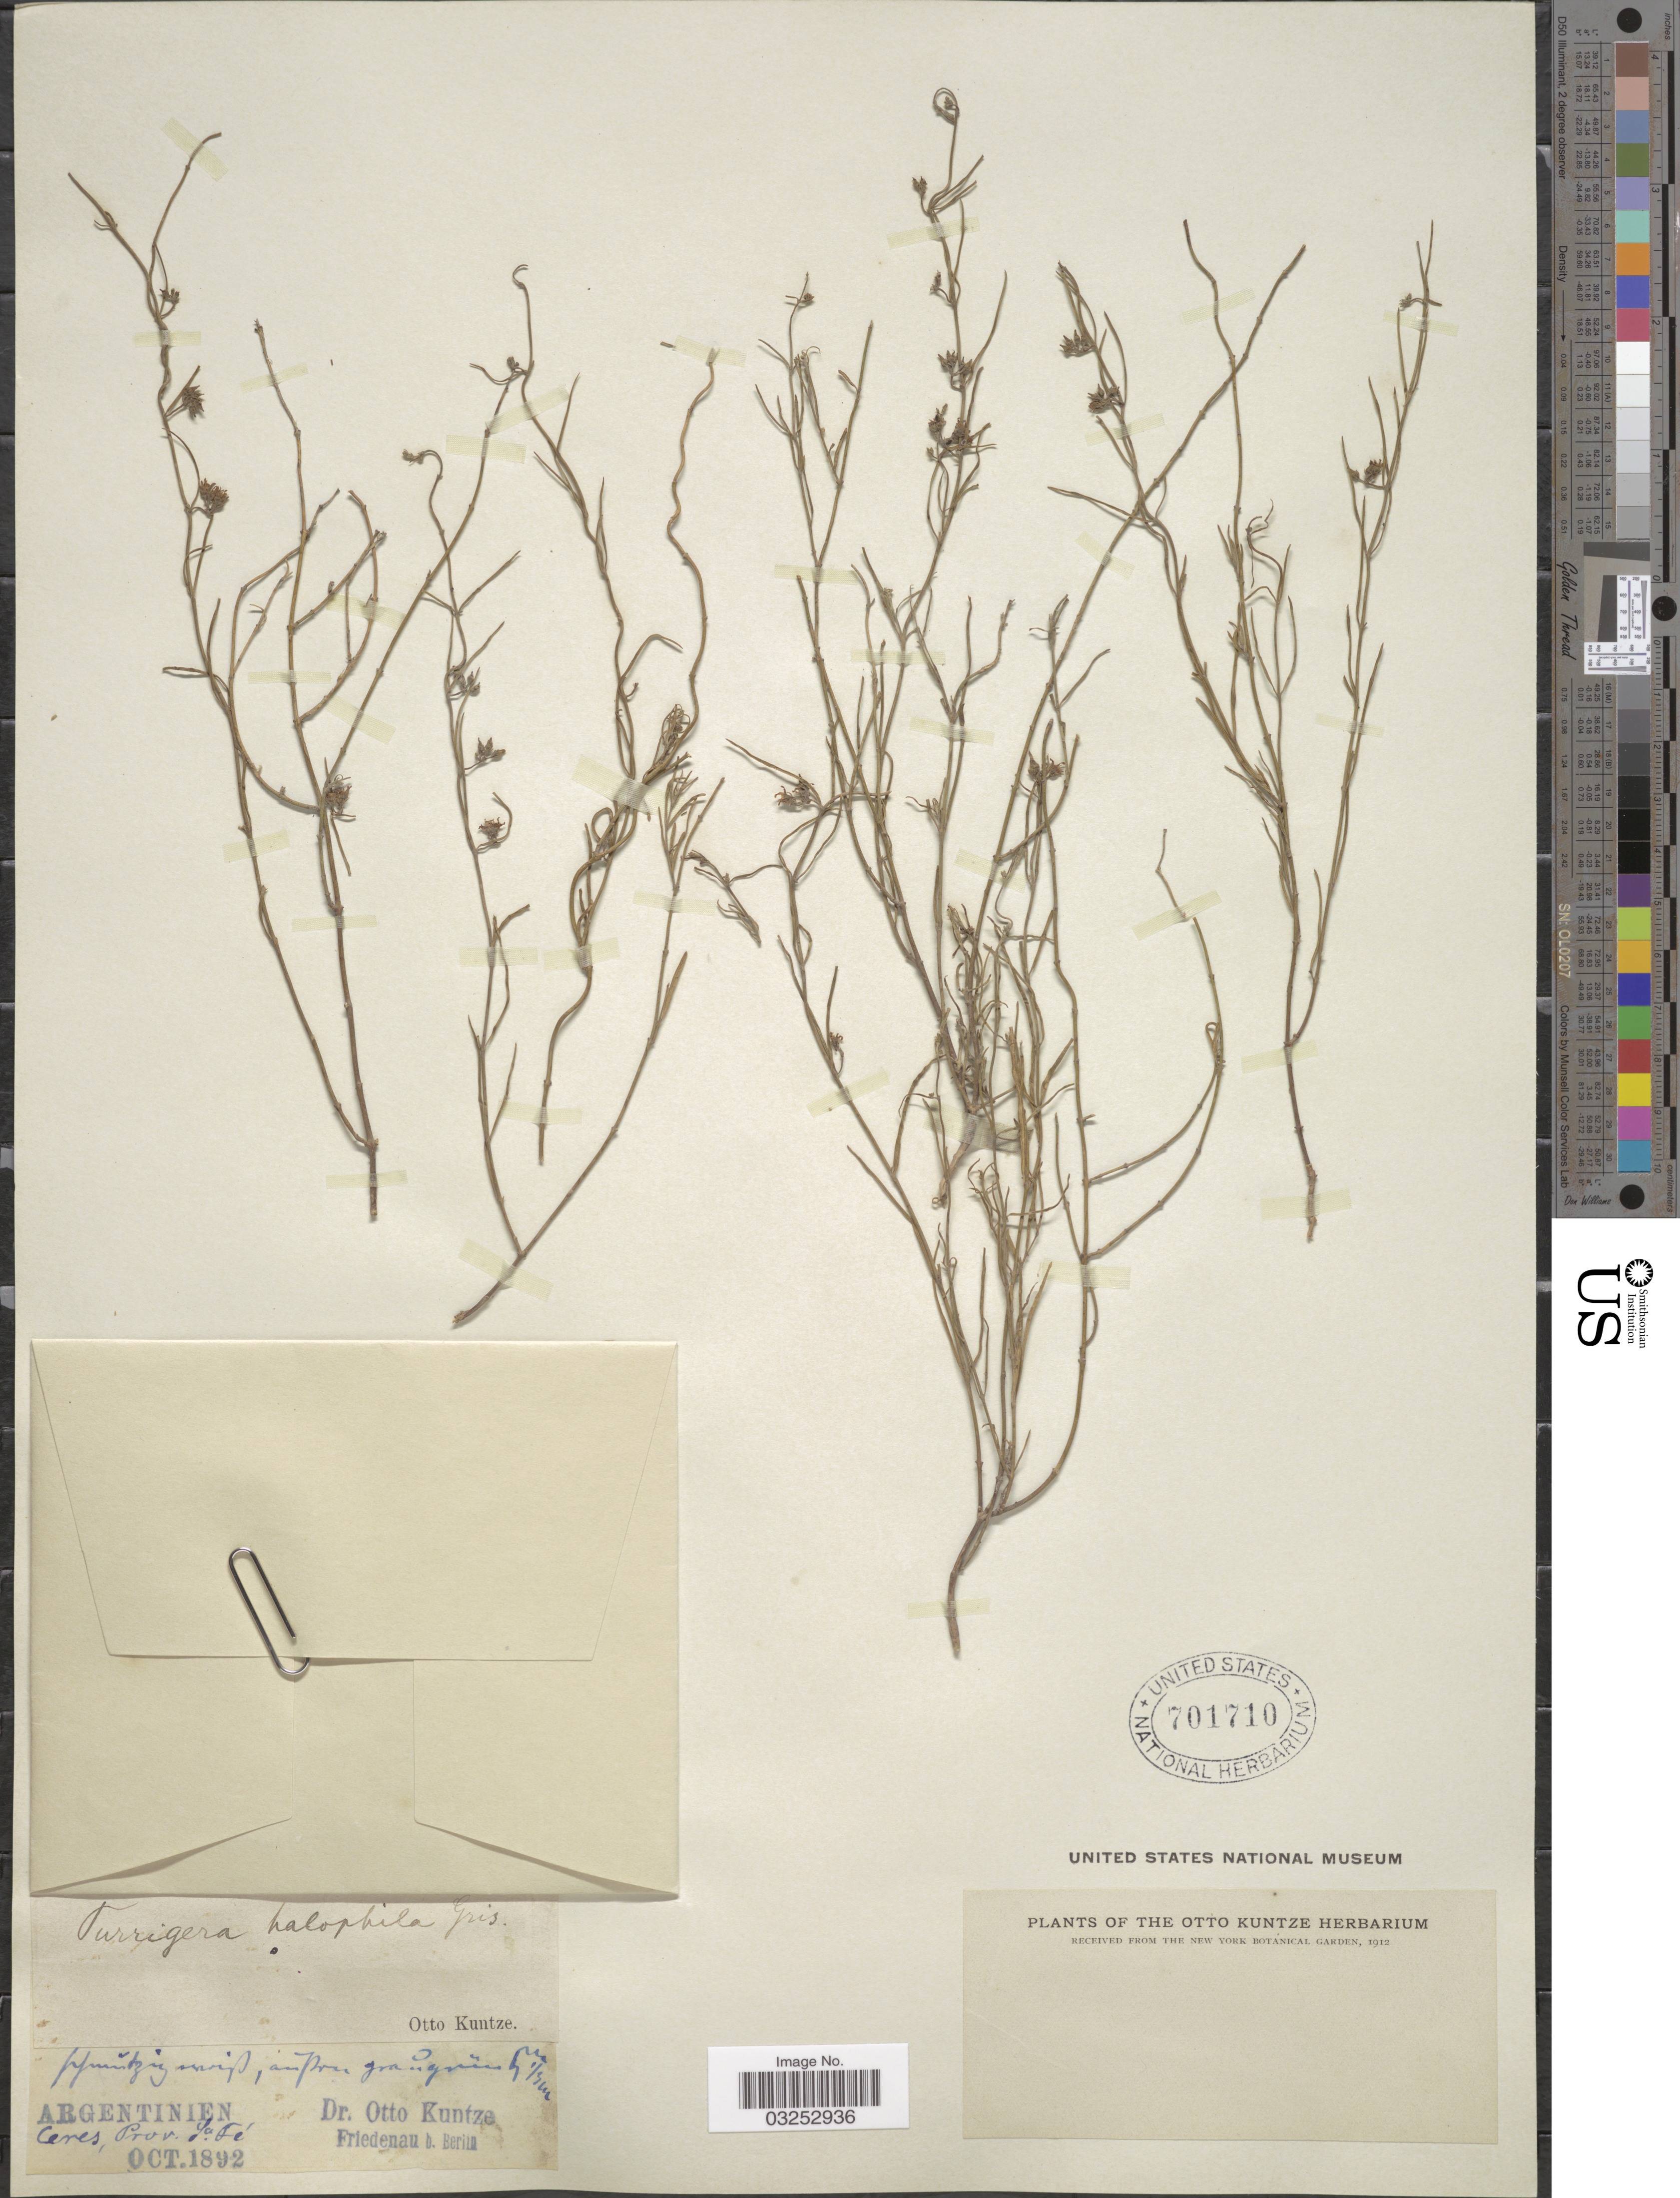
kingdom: Plantae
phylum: Tracheophyta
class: Magnoliopsida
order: Gentianales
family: Apocynaceae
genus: Turrigera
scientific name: Turrigera halophila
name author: Griseb.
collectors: C.E.O. Kuntze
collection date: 1892-10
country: Argentina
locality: Ceres, Sa. Fé.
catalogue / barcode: US 701710